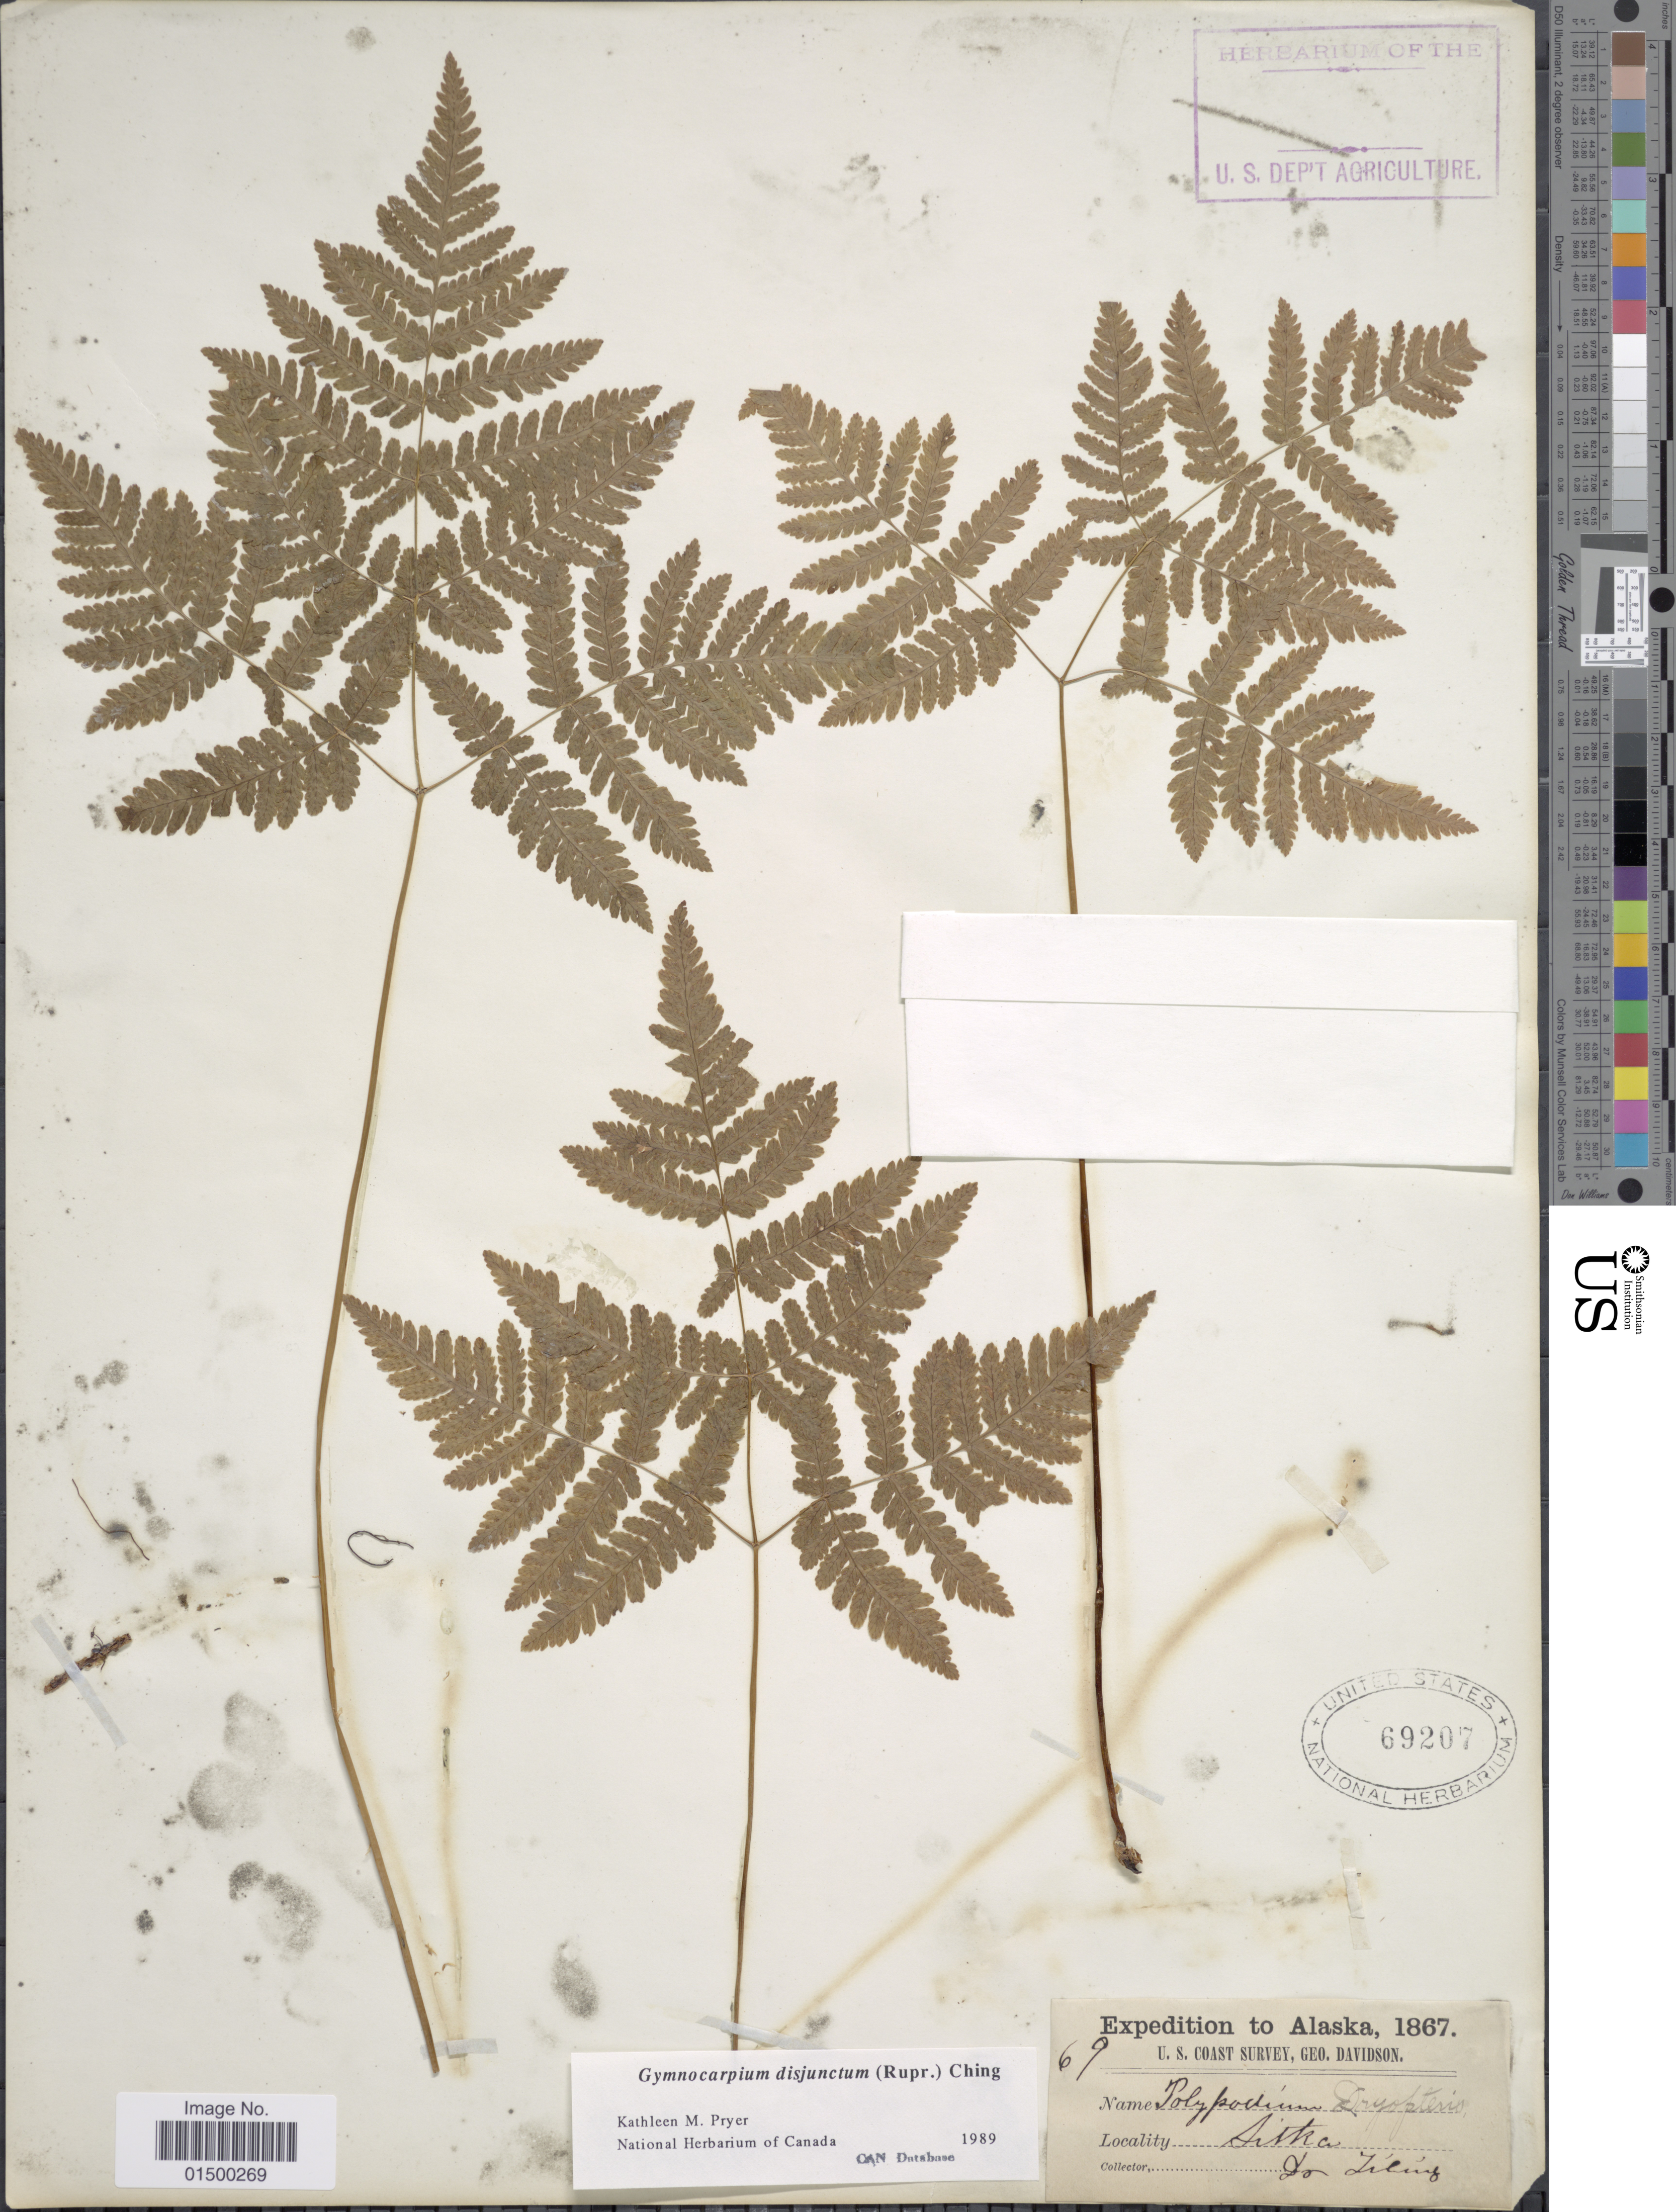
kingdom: Plantae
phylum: Tracheophyta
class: Polypodiopsida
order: Polypodiales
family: Cystopteridaceae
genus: Gymnocarpium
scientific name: Gymnocarpium disjunctum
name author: (Rupr.) Ching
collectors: F. Zillinsky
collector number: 69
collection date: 1867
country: United States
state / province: Alaska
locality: Sitka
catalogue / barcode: US 69207